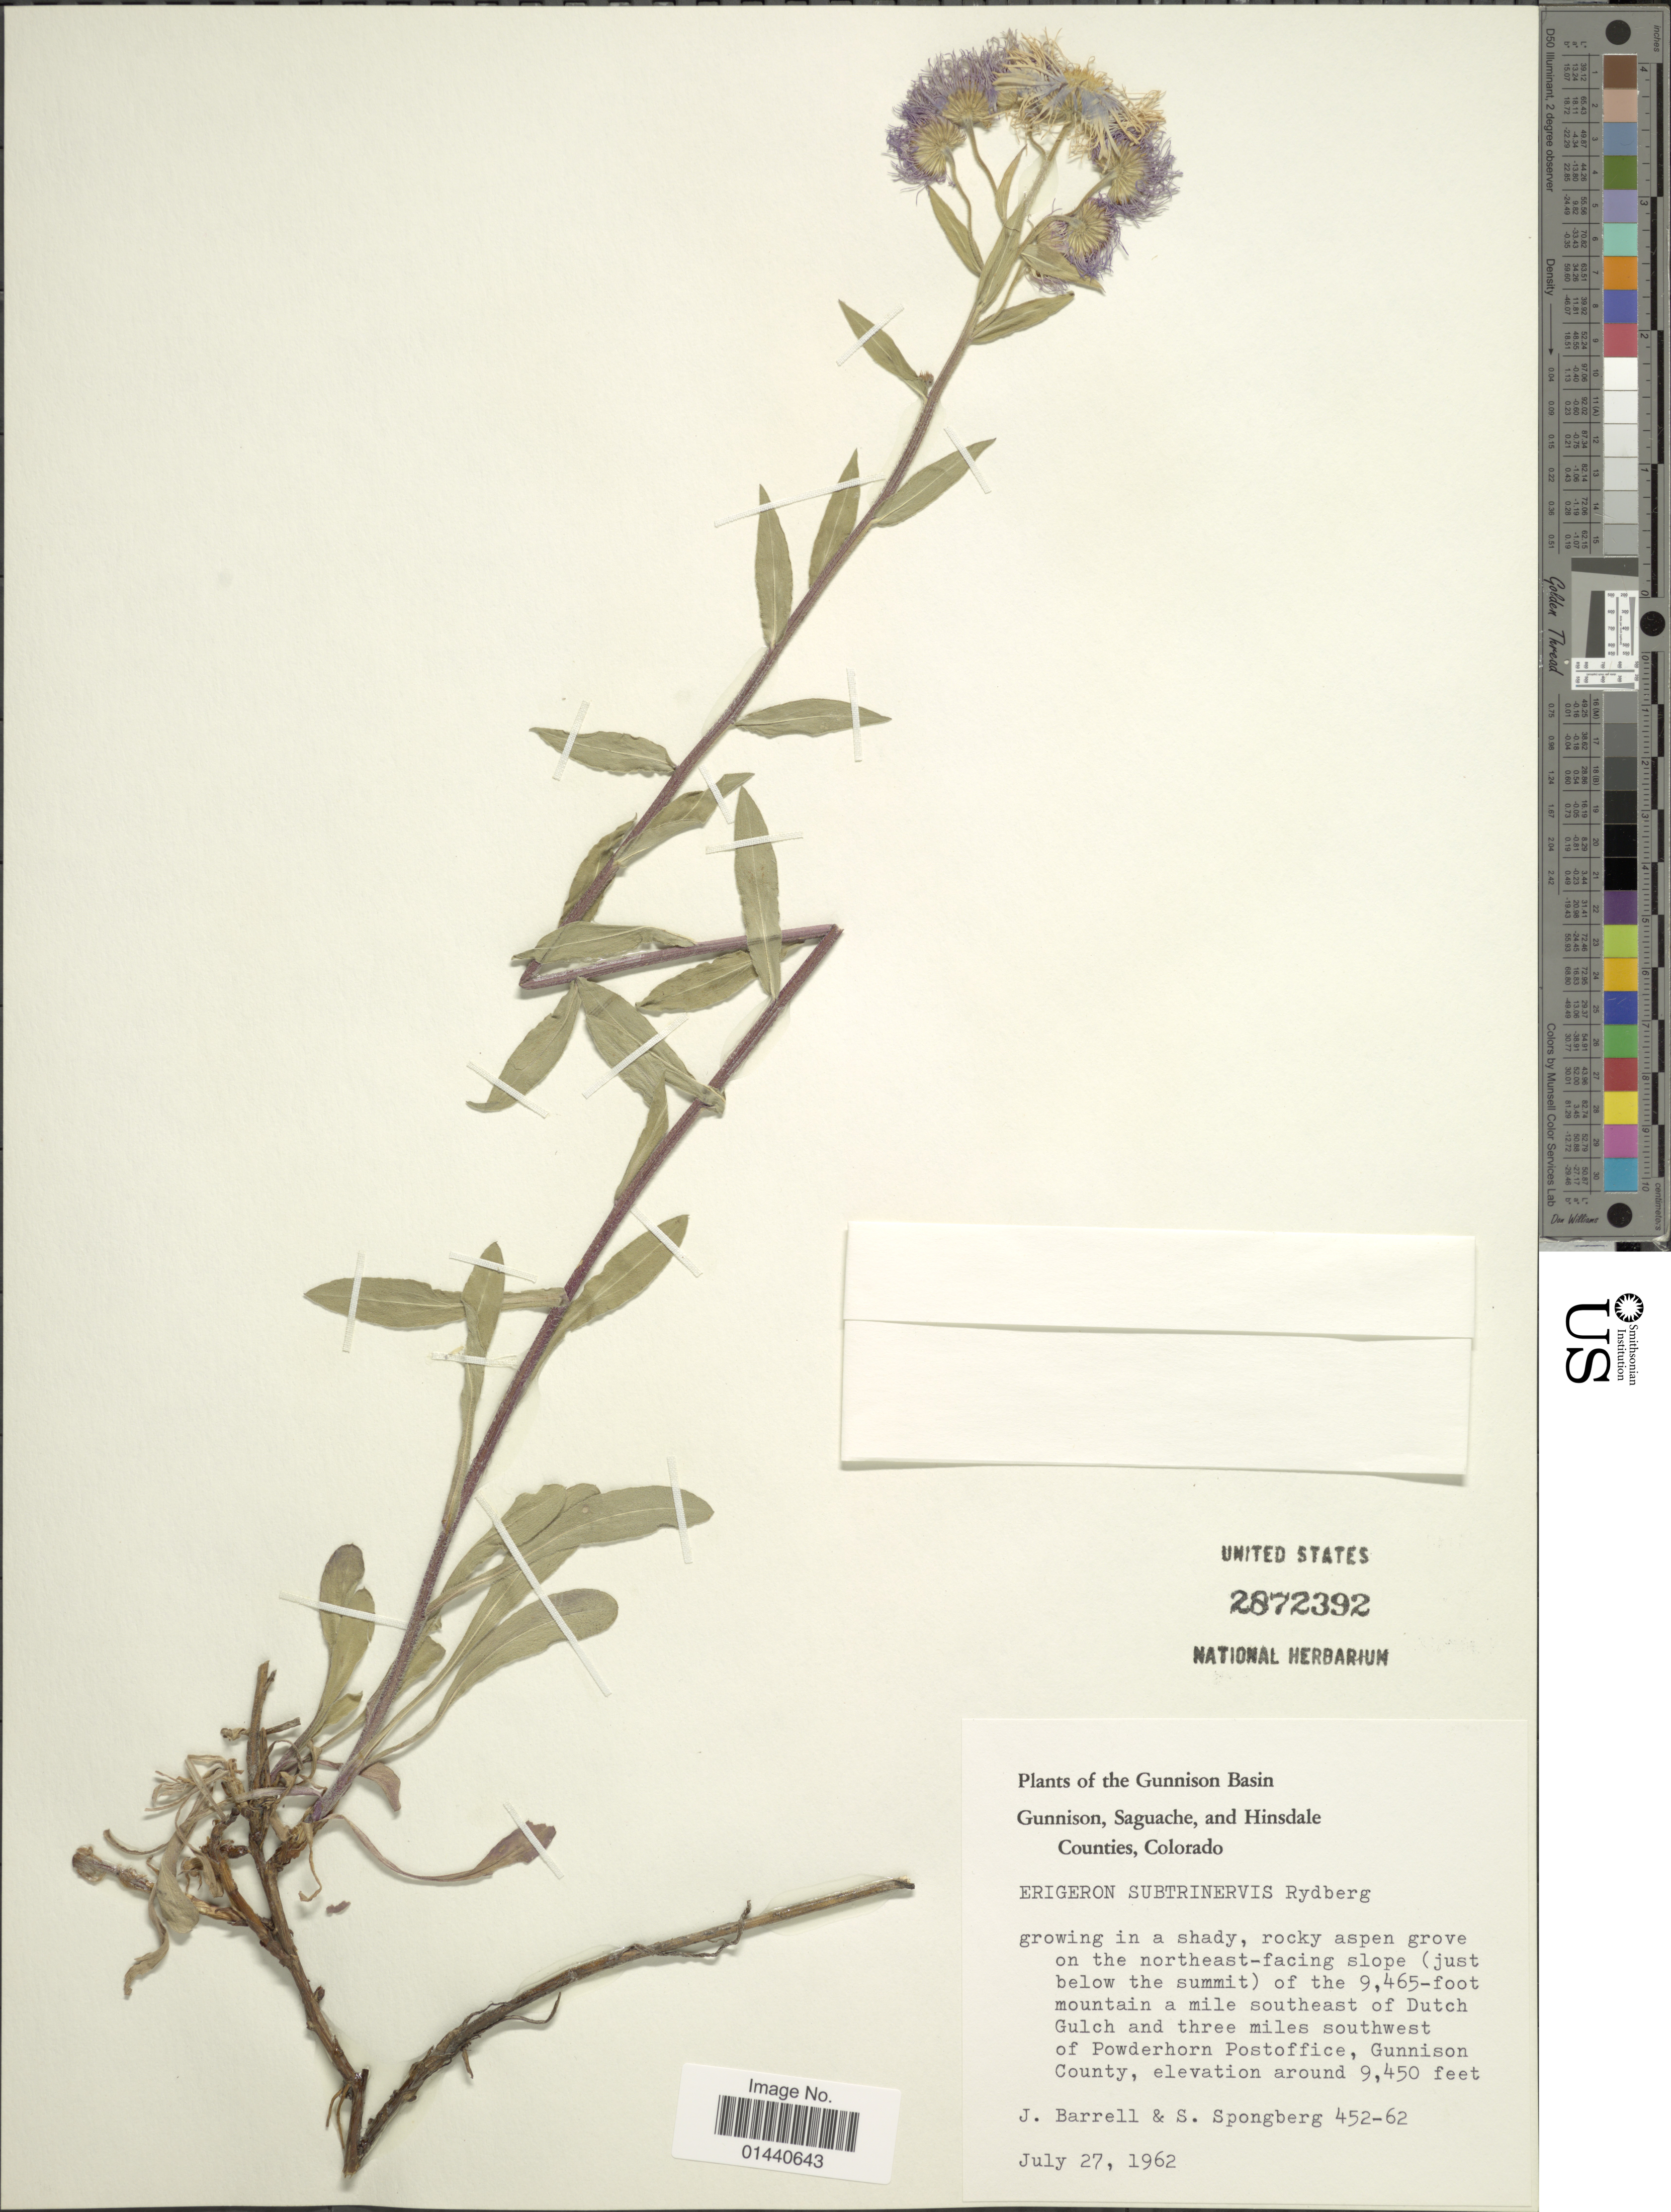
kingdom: Plantae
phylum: Tracheophyta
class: Magnoliopsida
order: Asterales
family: Asteraceae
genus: Erigeron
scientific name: Erigeron subtrinervis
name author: Rydb. ex Porter & Britton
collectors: J. Barrell & S. A.Spongberg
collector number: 452-62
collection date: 1962-07-27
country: United States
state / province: Colorado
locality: The Gunnison Basin, Gunnison, Saguache, and Hinsdale Counties. On the northeast-facing slope (just below the summit) of the 9.465-foot mountain a mile southeast of Dutch Gulch and three miles southwest of Powderhorn Postoffice, Gunnison County.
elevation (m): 2880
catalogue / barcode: US 2872392